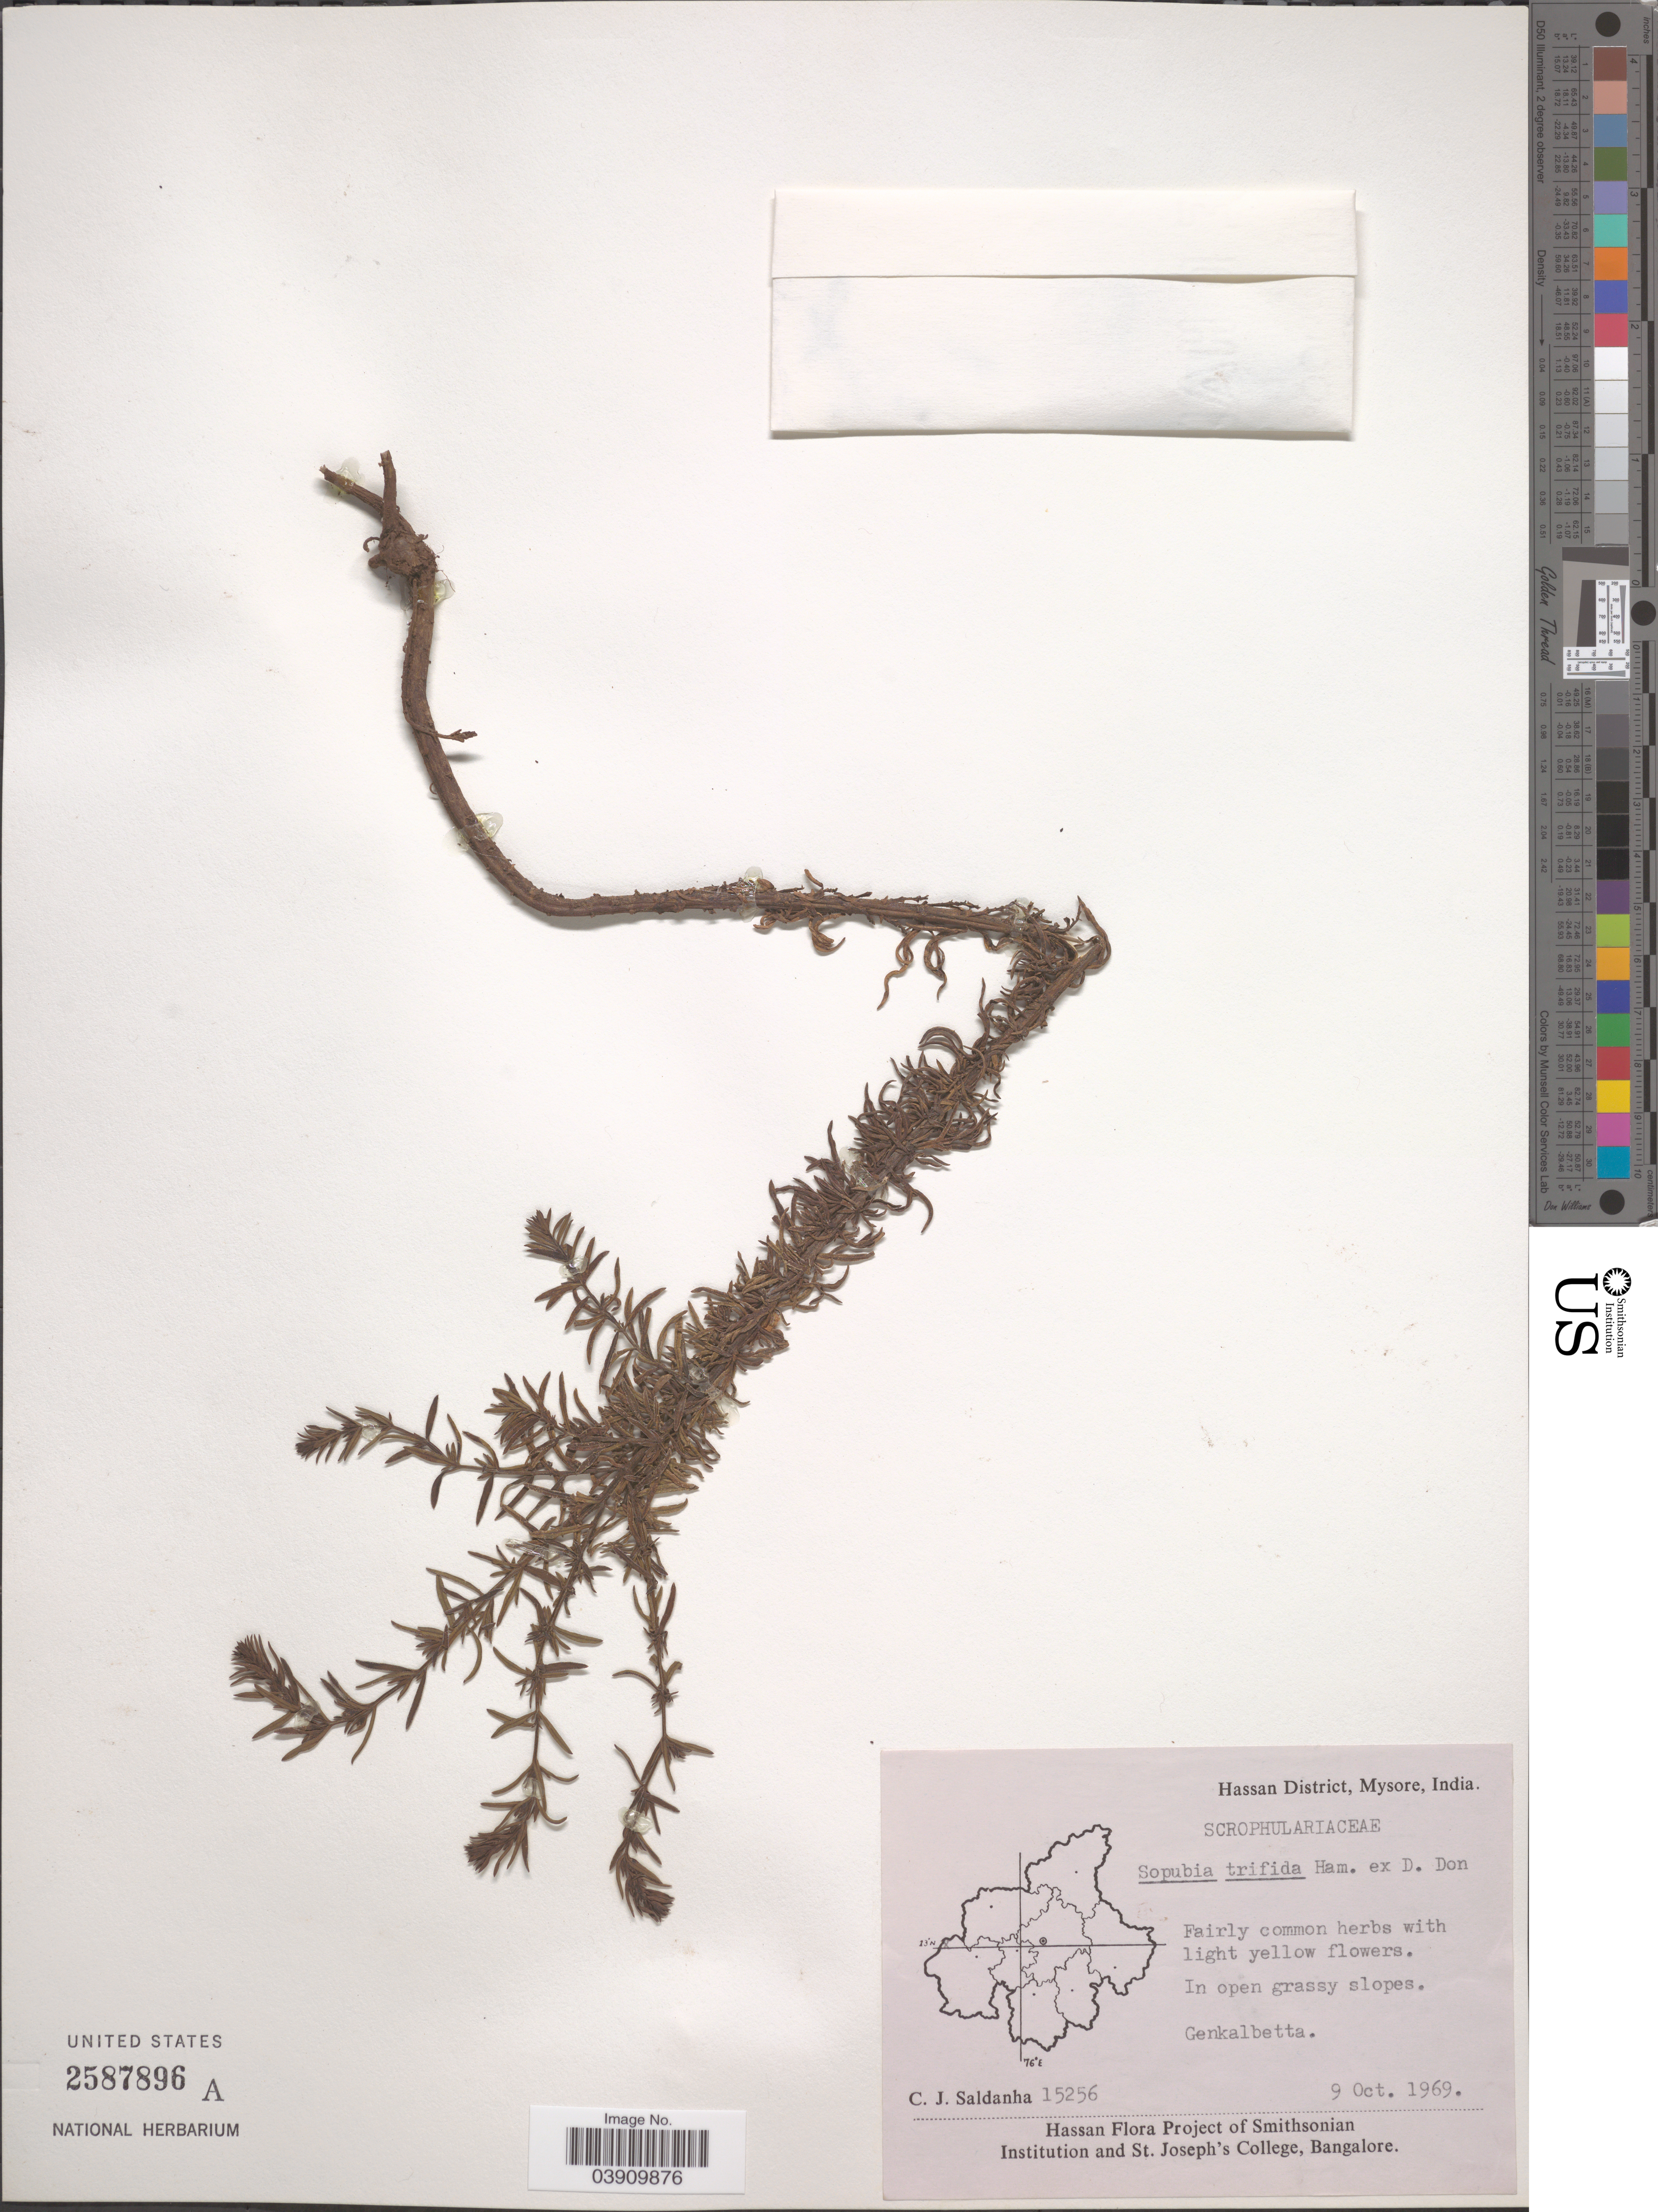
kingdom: Plantae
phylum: Tracheophyta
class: Magnoliopsida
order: Lamiales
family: Orobanchaceae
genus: Sopubia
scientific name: Sopubia trifida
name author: Buch.-Ham. ex D. Don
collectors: C. J. Saldanha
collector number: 15256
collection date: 1969-10-09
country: India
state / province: Karnataka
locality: Hassan District, Mysore. Genkalbetta.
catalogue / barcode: US 2587896A